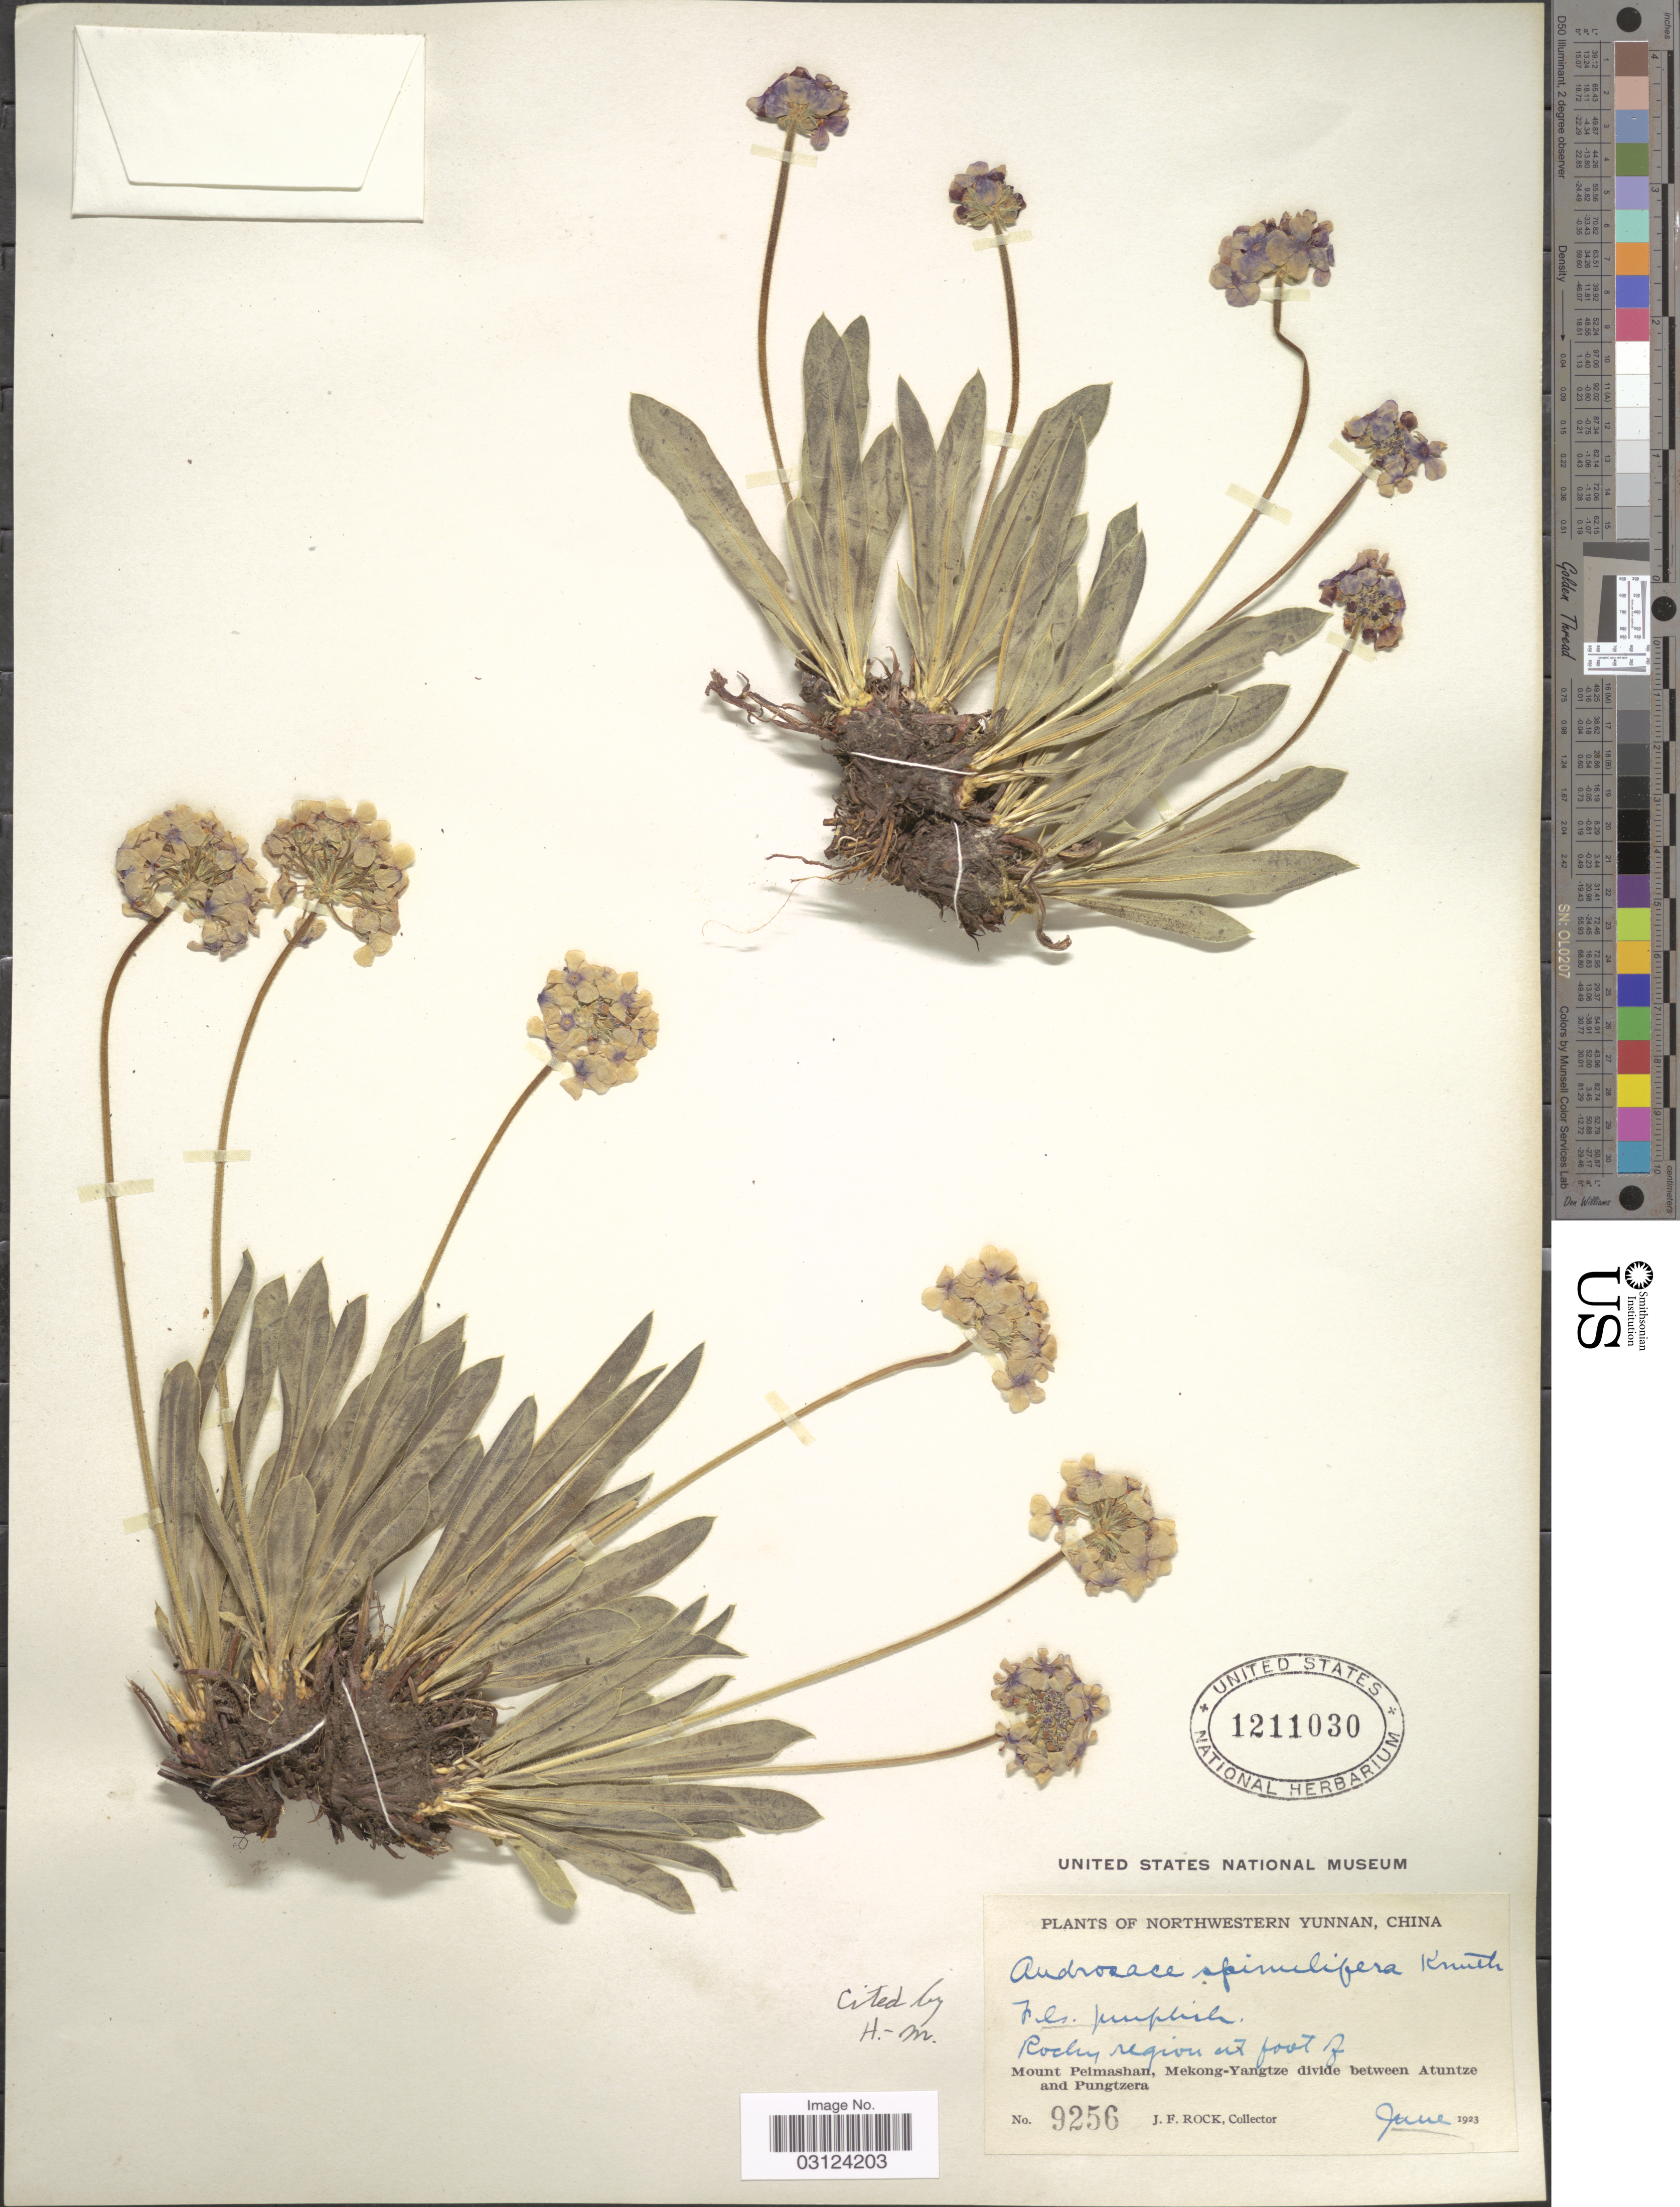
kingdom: Plantae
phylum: Tracheophyta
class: Magnoliopsida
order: Ericales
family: Primulaceae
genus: Androsace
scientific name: Androsace spinulifera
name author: (Franch.) R. Knuth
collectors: J. Rock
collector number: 9256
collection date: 1923-06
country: China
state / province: Yunnan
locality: Northwestern Yunnan, Rocky region at foot of Mount Peimashan, Mekong-Yangtze divide between Atuntze and Pungtzera.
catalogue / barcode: US 1211030